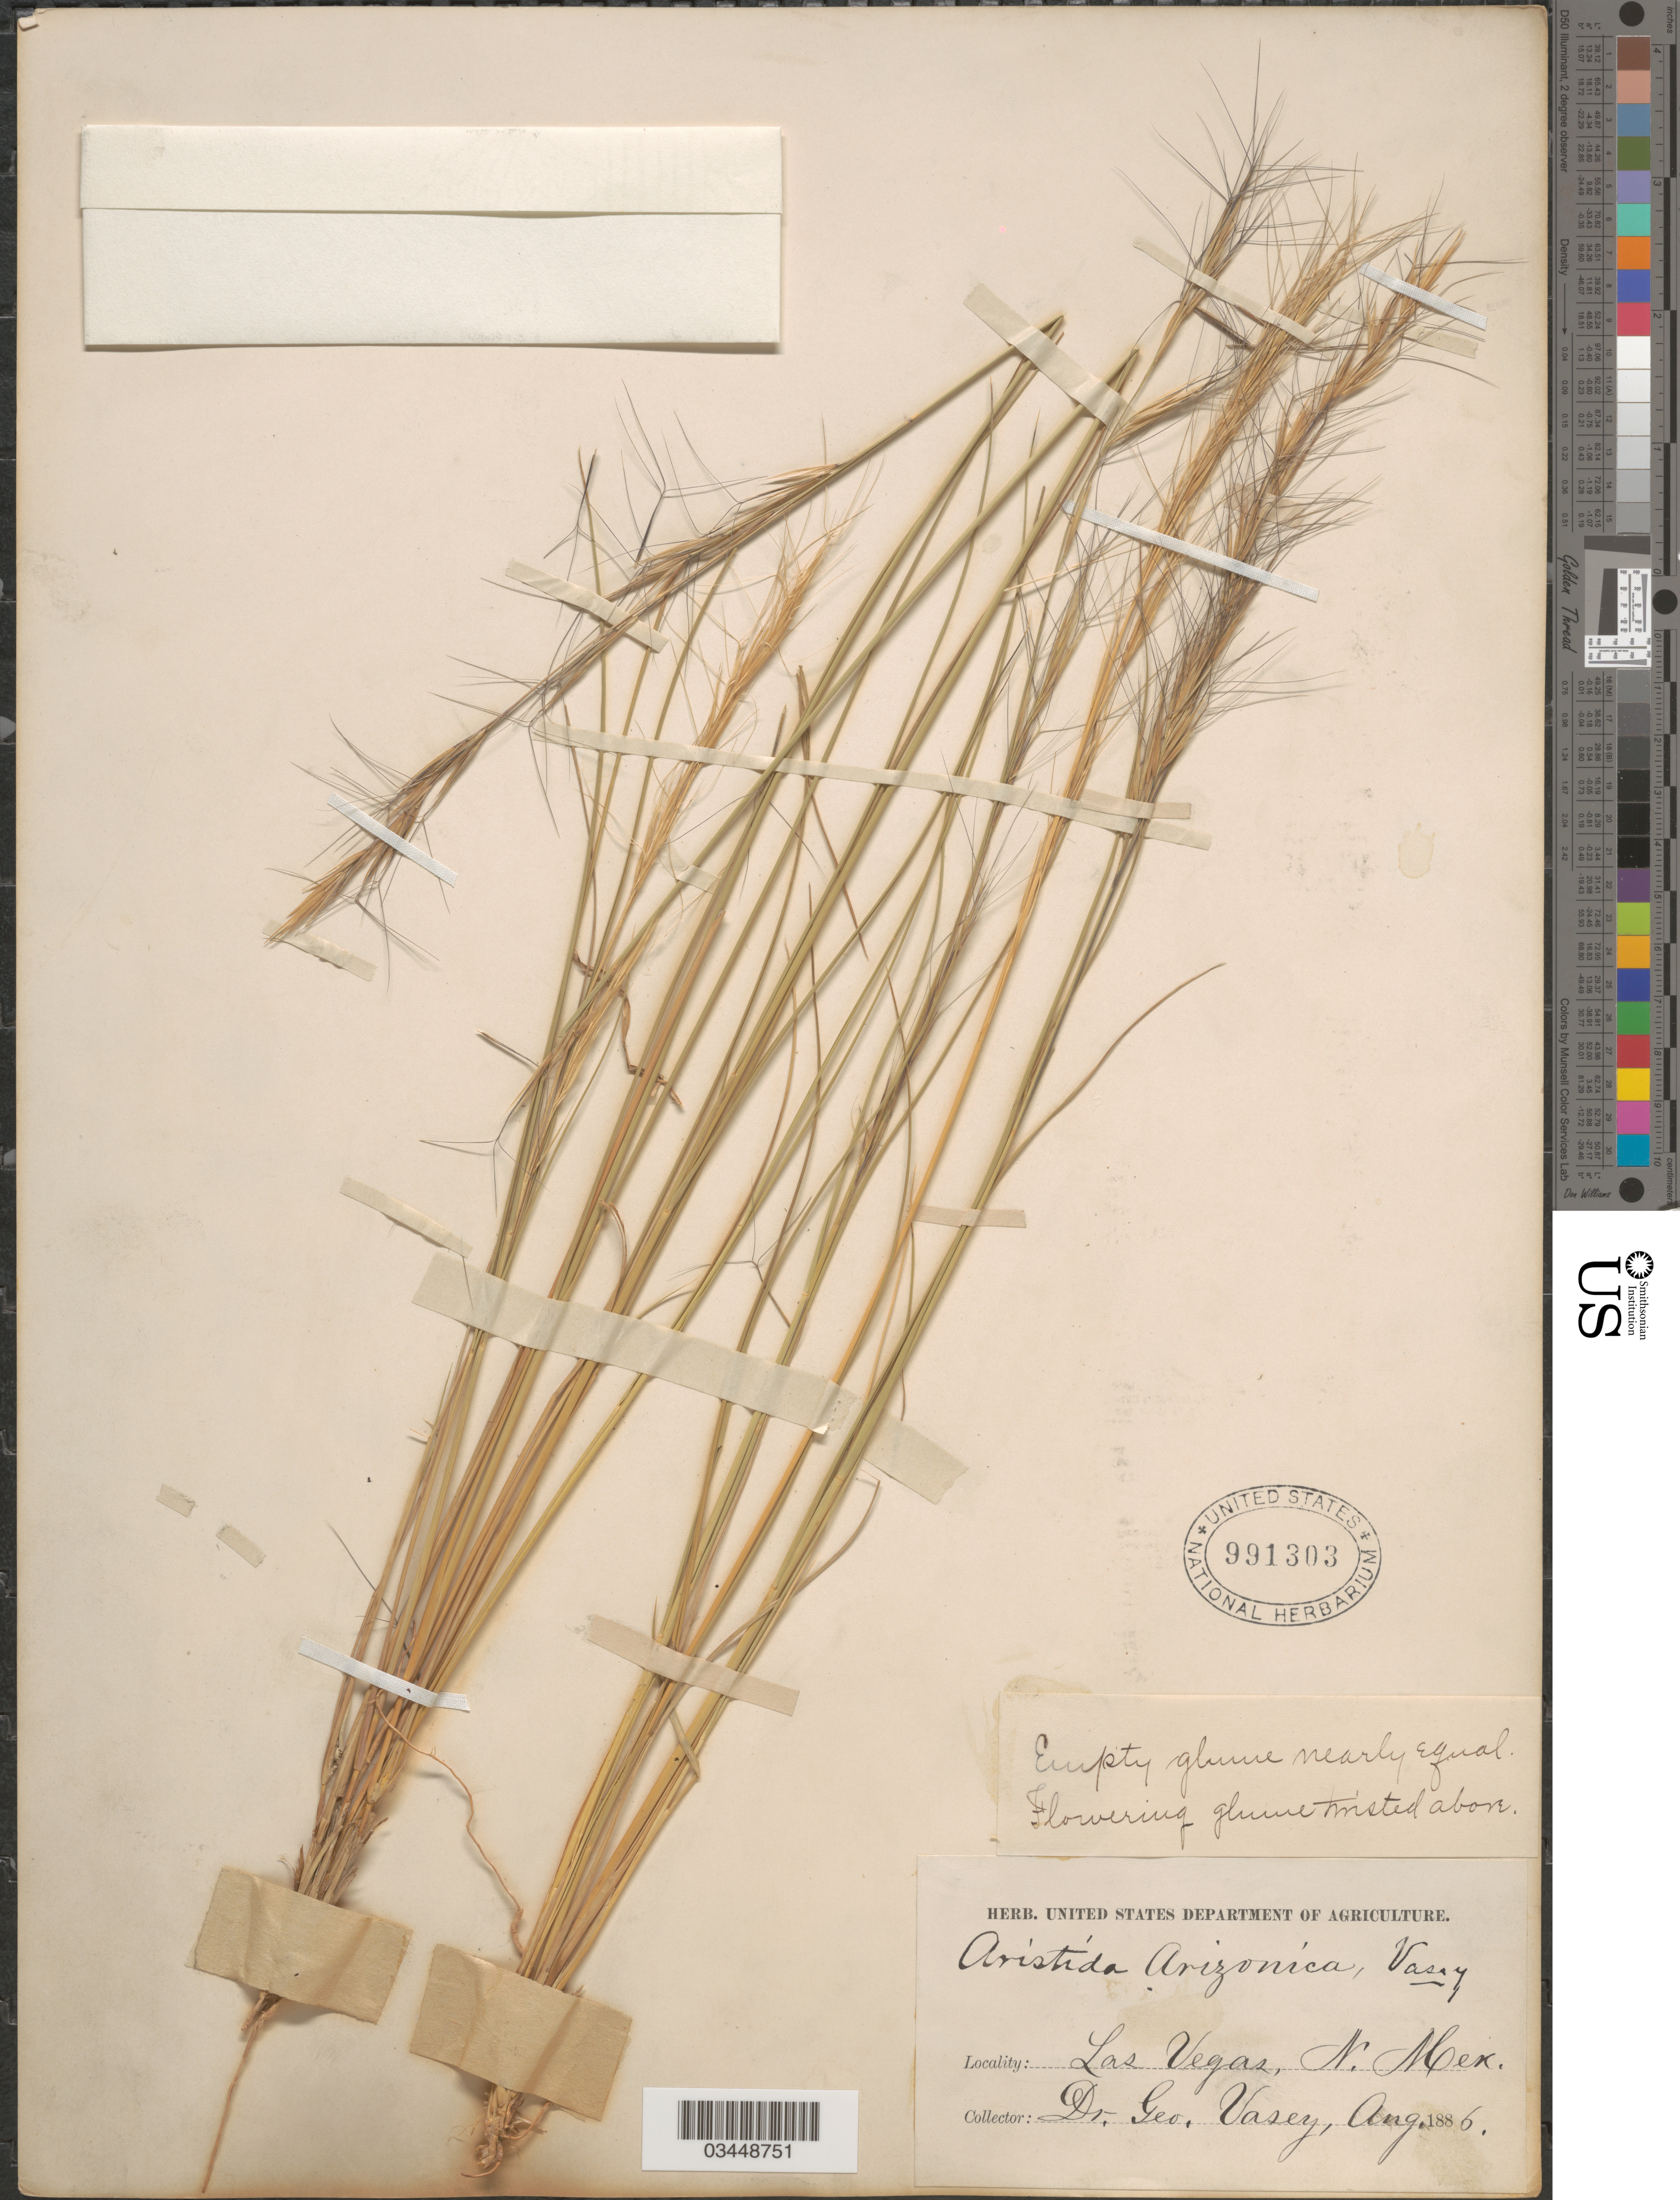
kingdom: Plantae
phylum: Tracheophyta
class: Liliopsida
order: Poales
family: Poaceae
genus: Aristida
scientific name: Aristida arizonica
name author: Vasey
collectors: G. R. Vasey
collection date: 1886-08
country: United States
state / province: New Mexico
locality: Las Vegas.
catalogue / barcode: US 991303